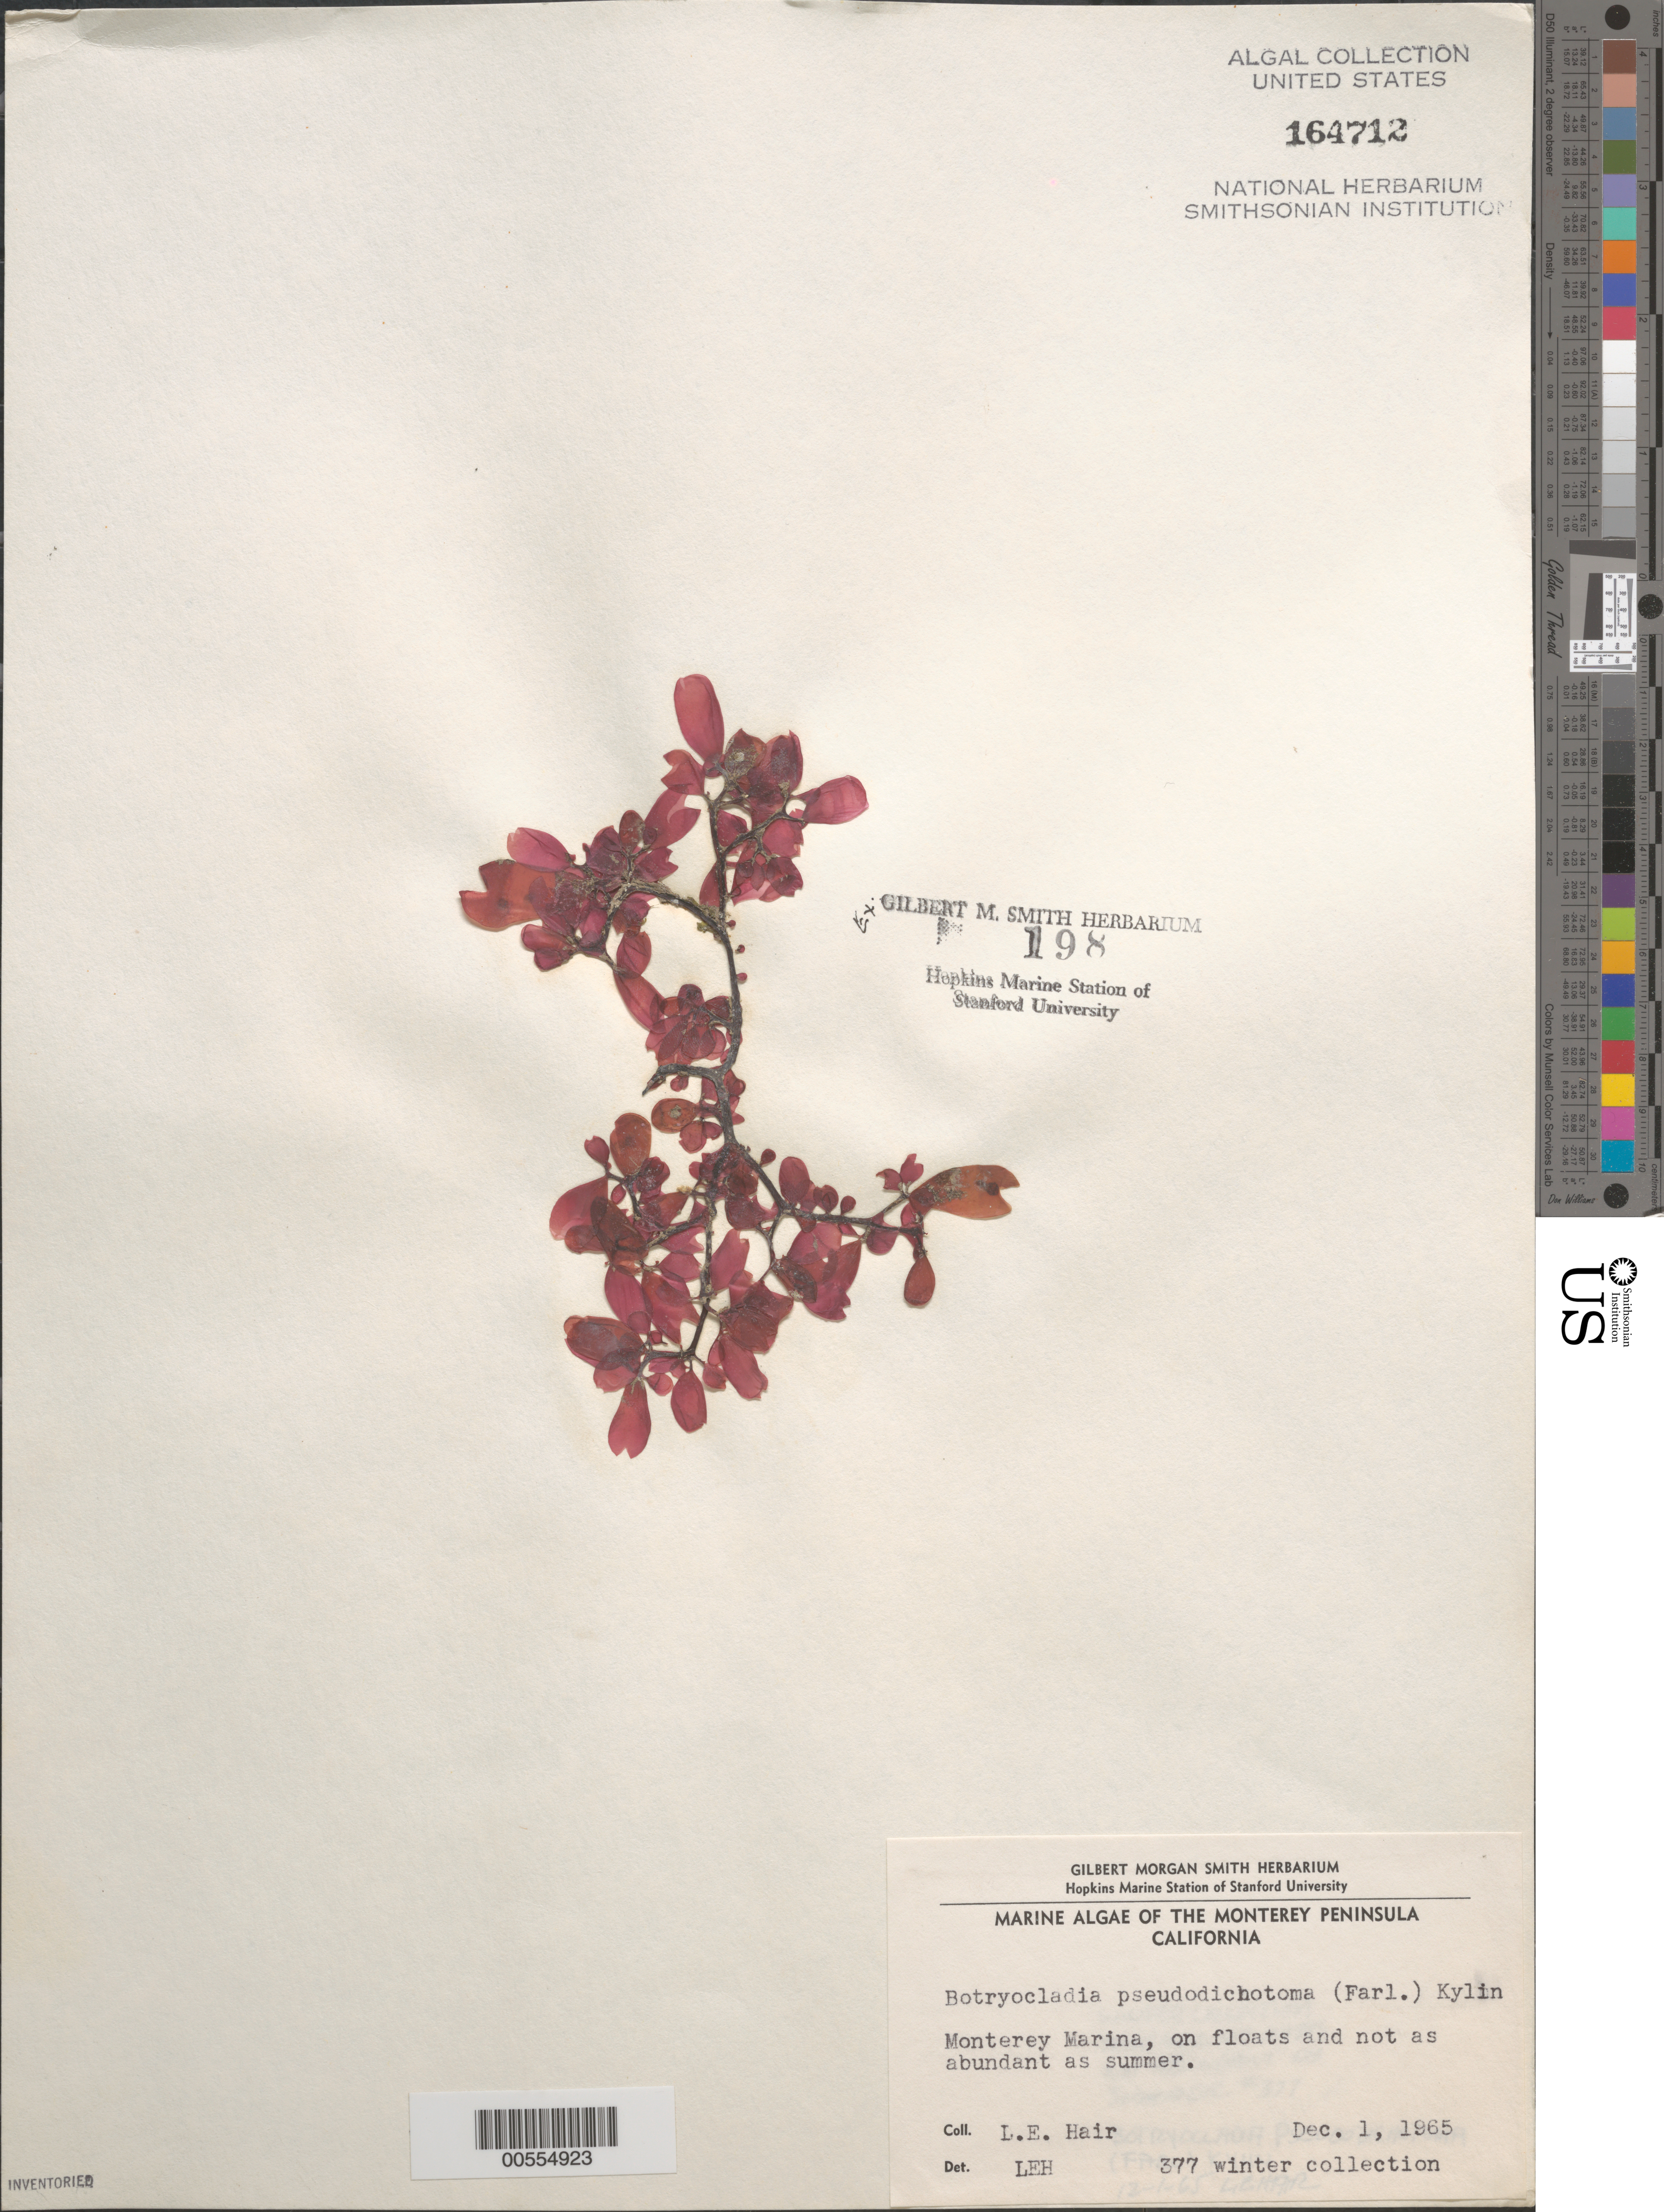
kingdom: Plantae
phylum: Rhodophyta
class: Florideophyceae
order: Rhodymeniales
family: Rhodymeniaceae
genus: Botryocladia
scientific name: Botryocladia pseudodichotoma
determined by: Hair, L. E.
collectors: L. Hair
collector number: Leh 377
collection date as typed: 01 Dec 1965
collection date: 1965-12-01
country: United States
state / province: California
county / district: Monterey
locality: Monterey, Monterey Marina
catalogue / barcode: US 164712